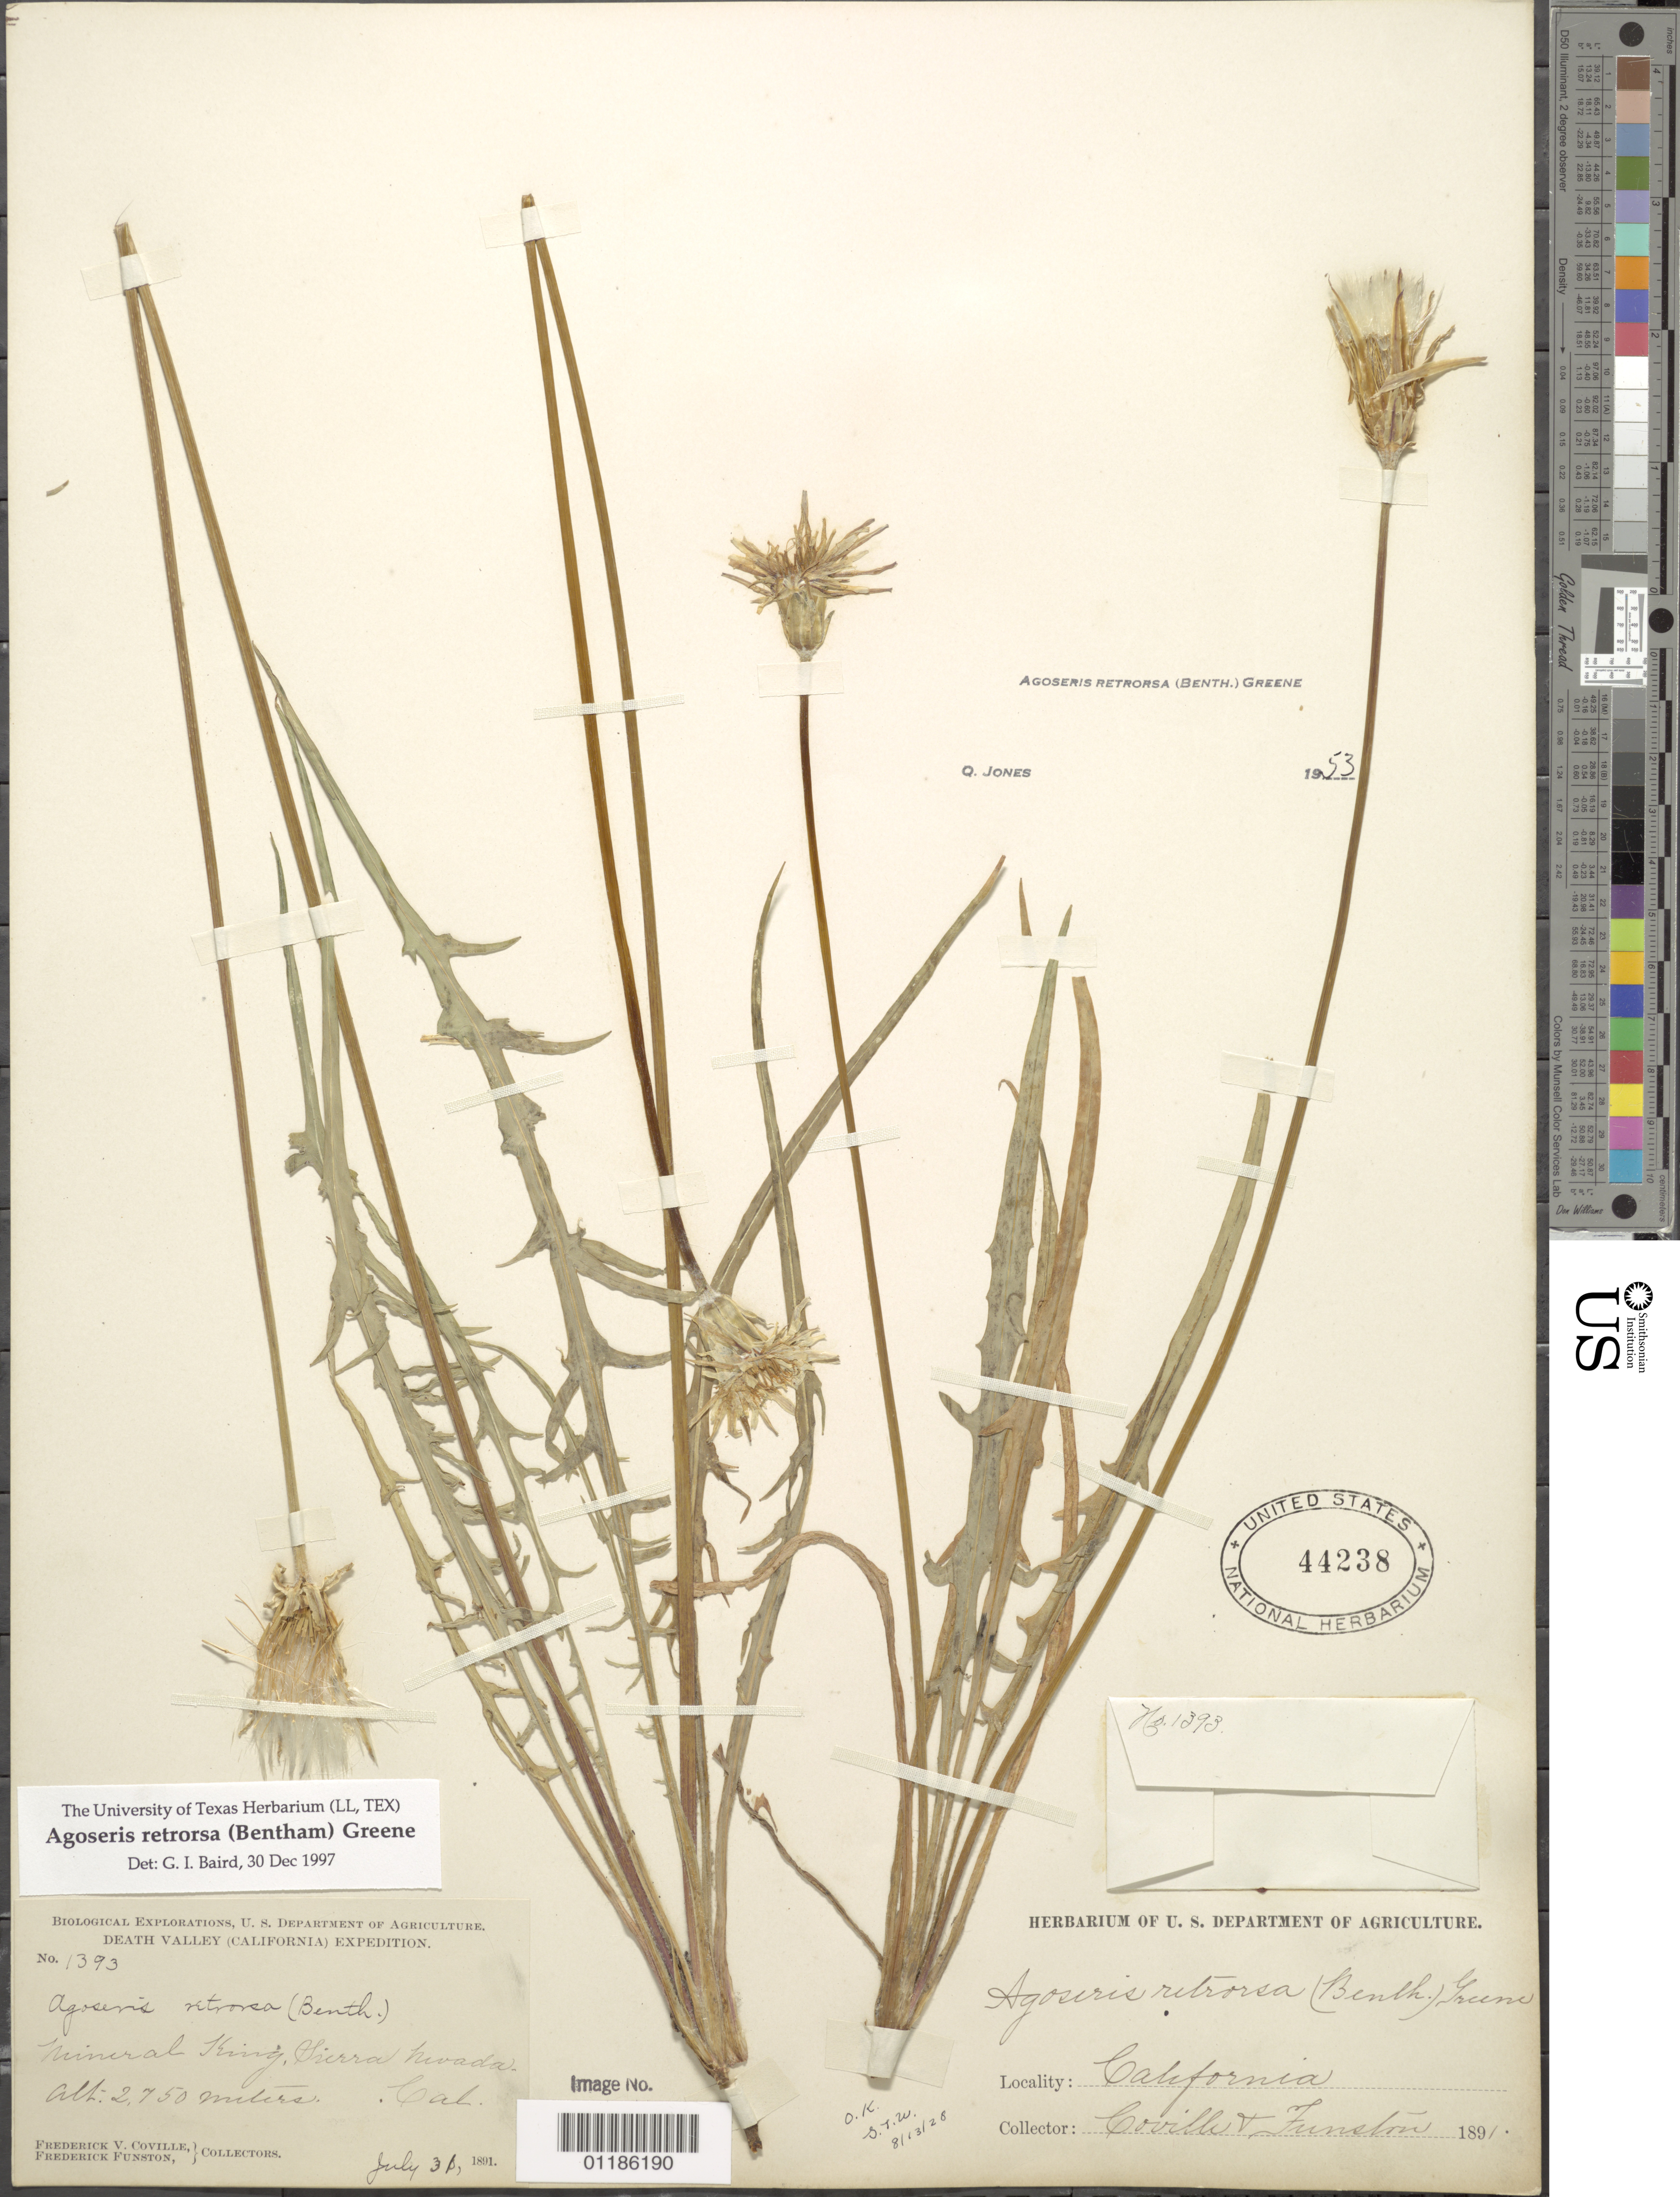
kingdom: Plantae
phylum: Tracheophyta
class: Magnoliopsida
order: Asterales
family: Asteraceae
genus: Agoseris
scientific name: Agoseris retrorsa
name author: (Benth.) Greene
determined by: Baird, G. I.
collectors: F. V. Coville & F. Funston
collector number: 1393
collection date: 1891-07-31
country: United States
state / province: California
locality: Mineral King, Sierra Nevada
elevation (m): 2750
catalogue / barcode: US 44238